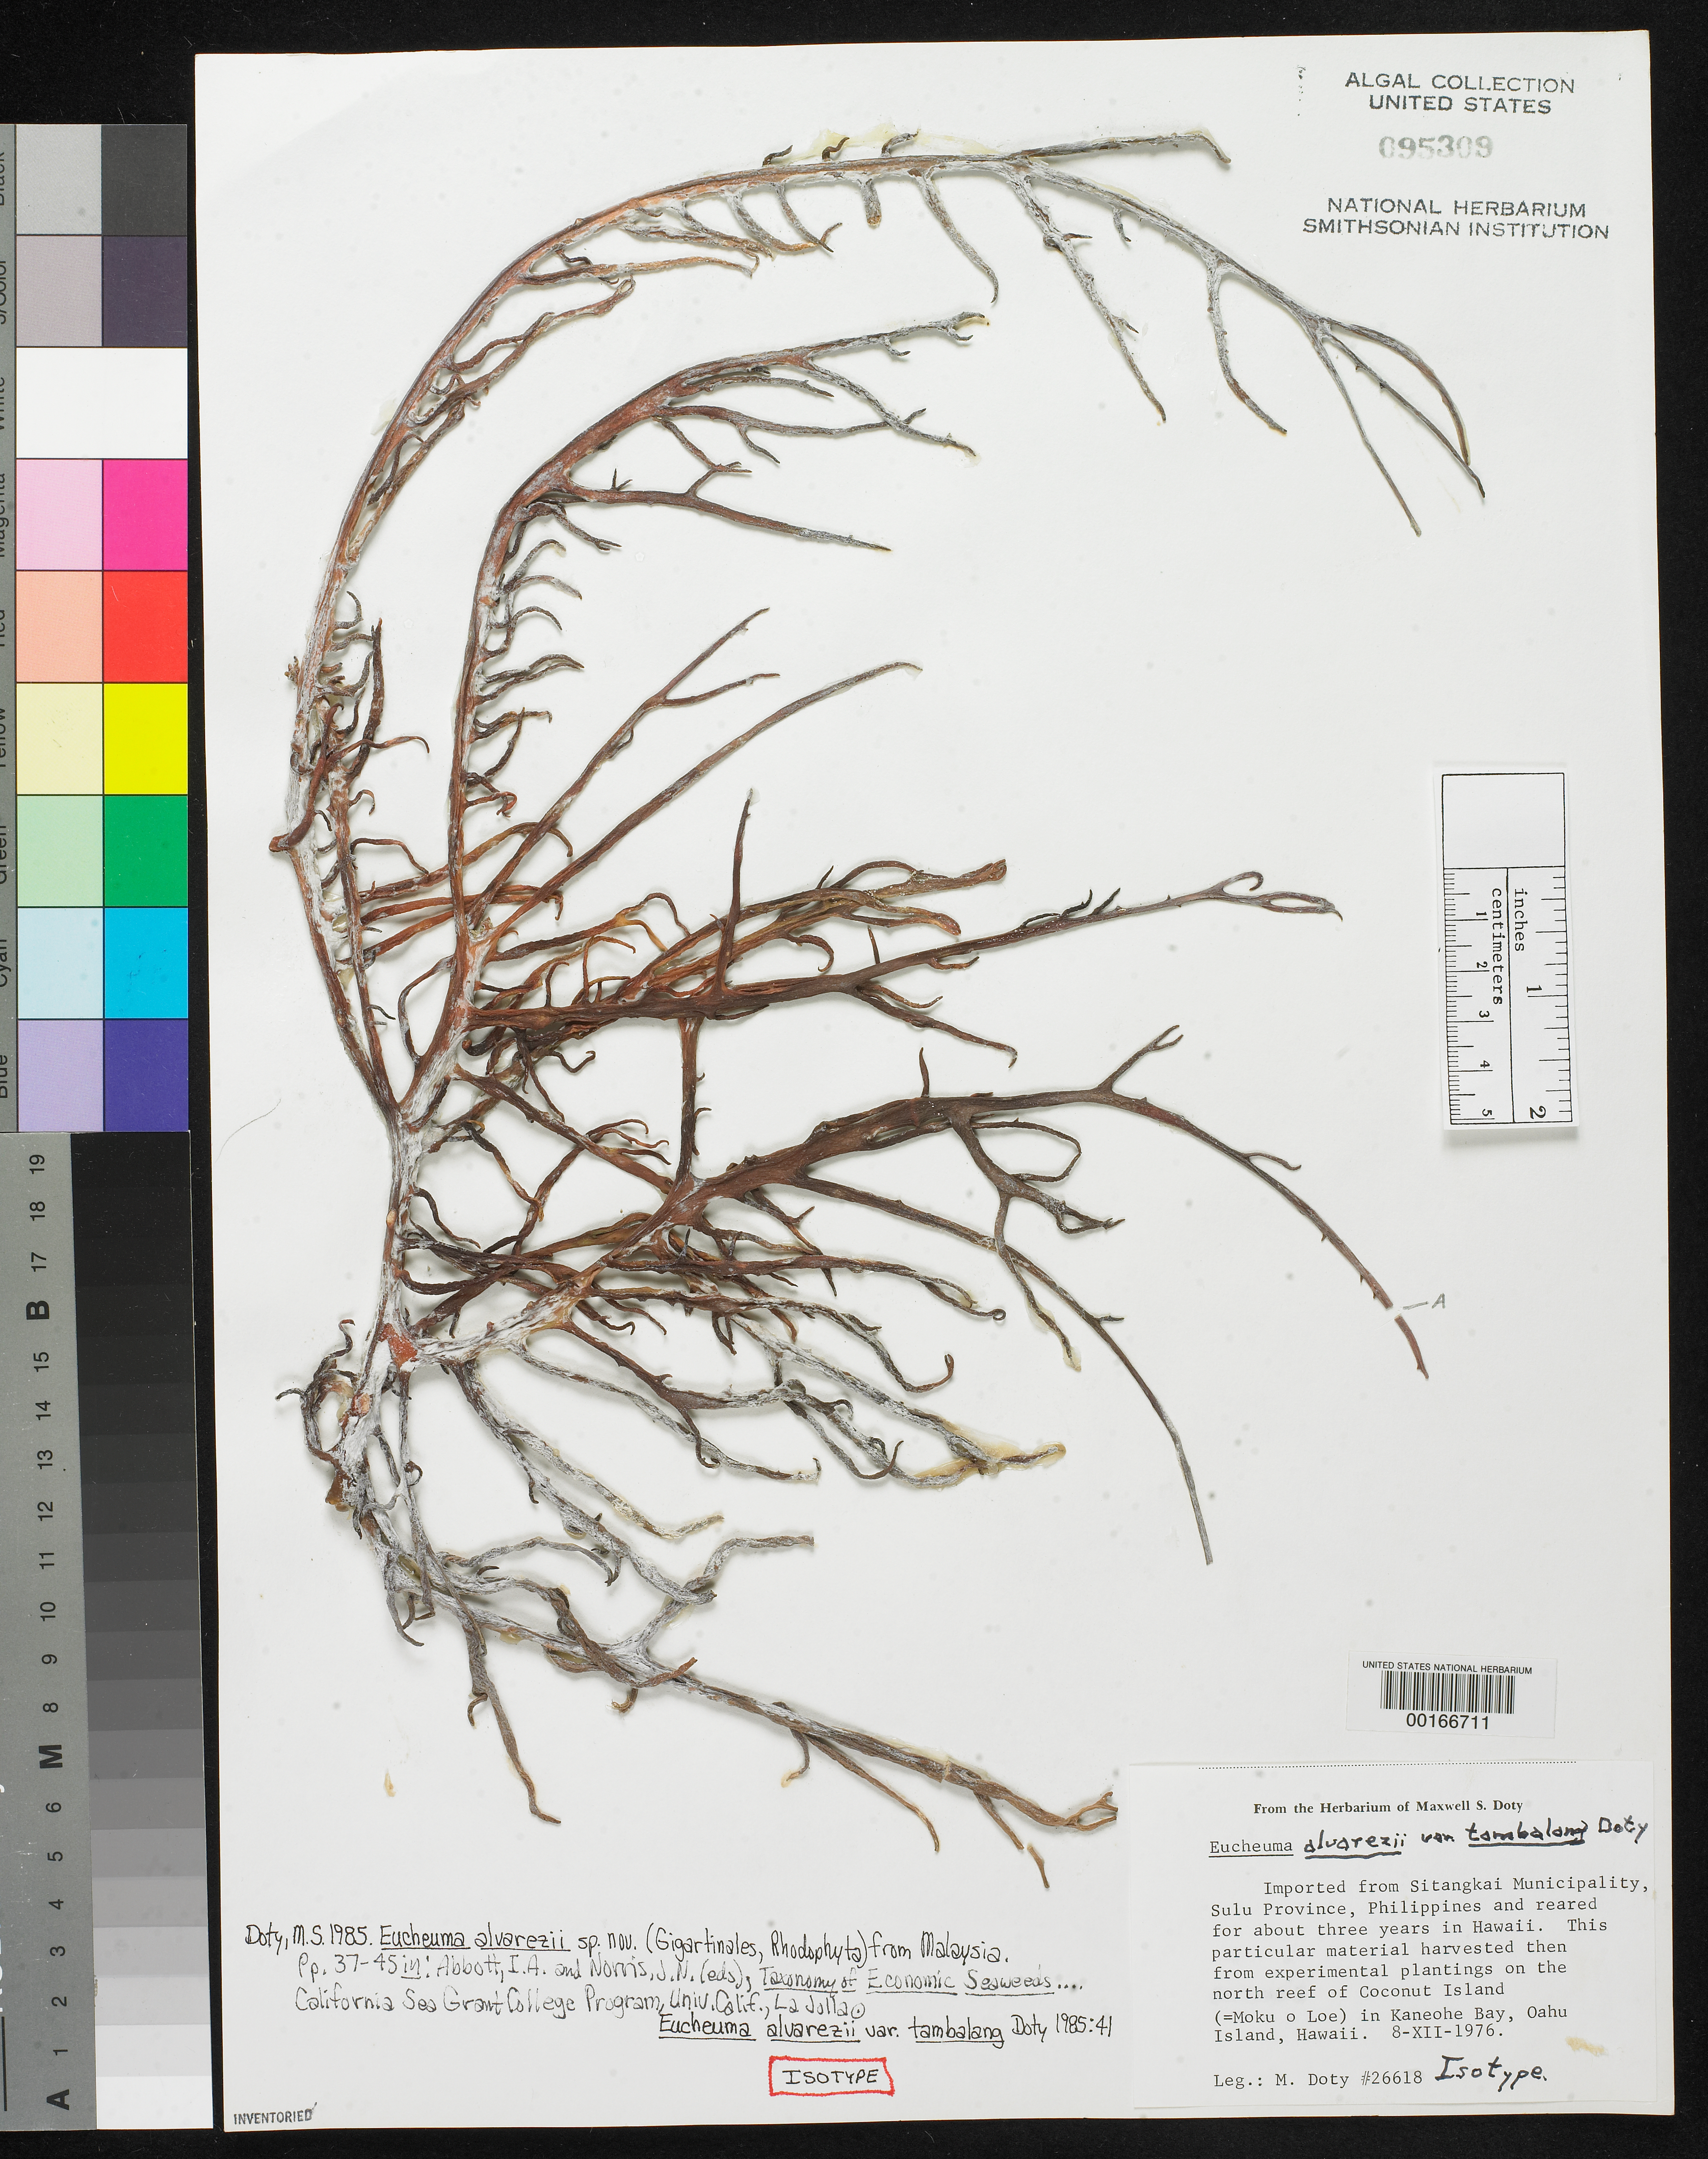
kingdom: Plantae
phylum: Rhodophyta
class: Florideophyceae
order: Gigartinales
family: Solieriaceae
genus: Eucheuma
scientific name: Eucheuma alvarezii var. tambalang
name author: Doty in I.A. Abbott & J.N. Norris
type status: Isotype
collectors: M. S. Doty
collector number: MSD 26618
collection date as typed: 08 Dec 1976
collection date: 1976-12-08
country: United States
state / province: Hawaii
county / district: Honolulu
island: Oahu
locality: Kaneohe Bay, Coconut Island (Moku o Lo'e).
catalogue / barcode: US 95309